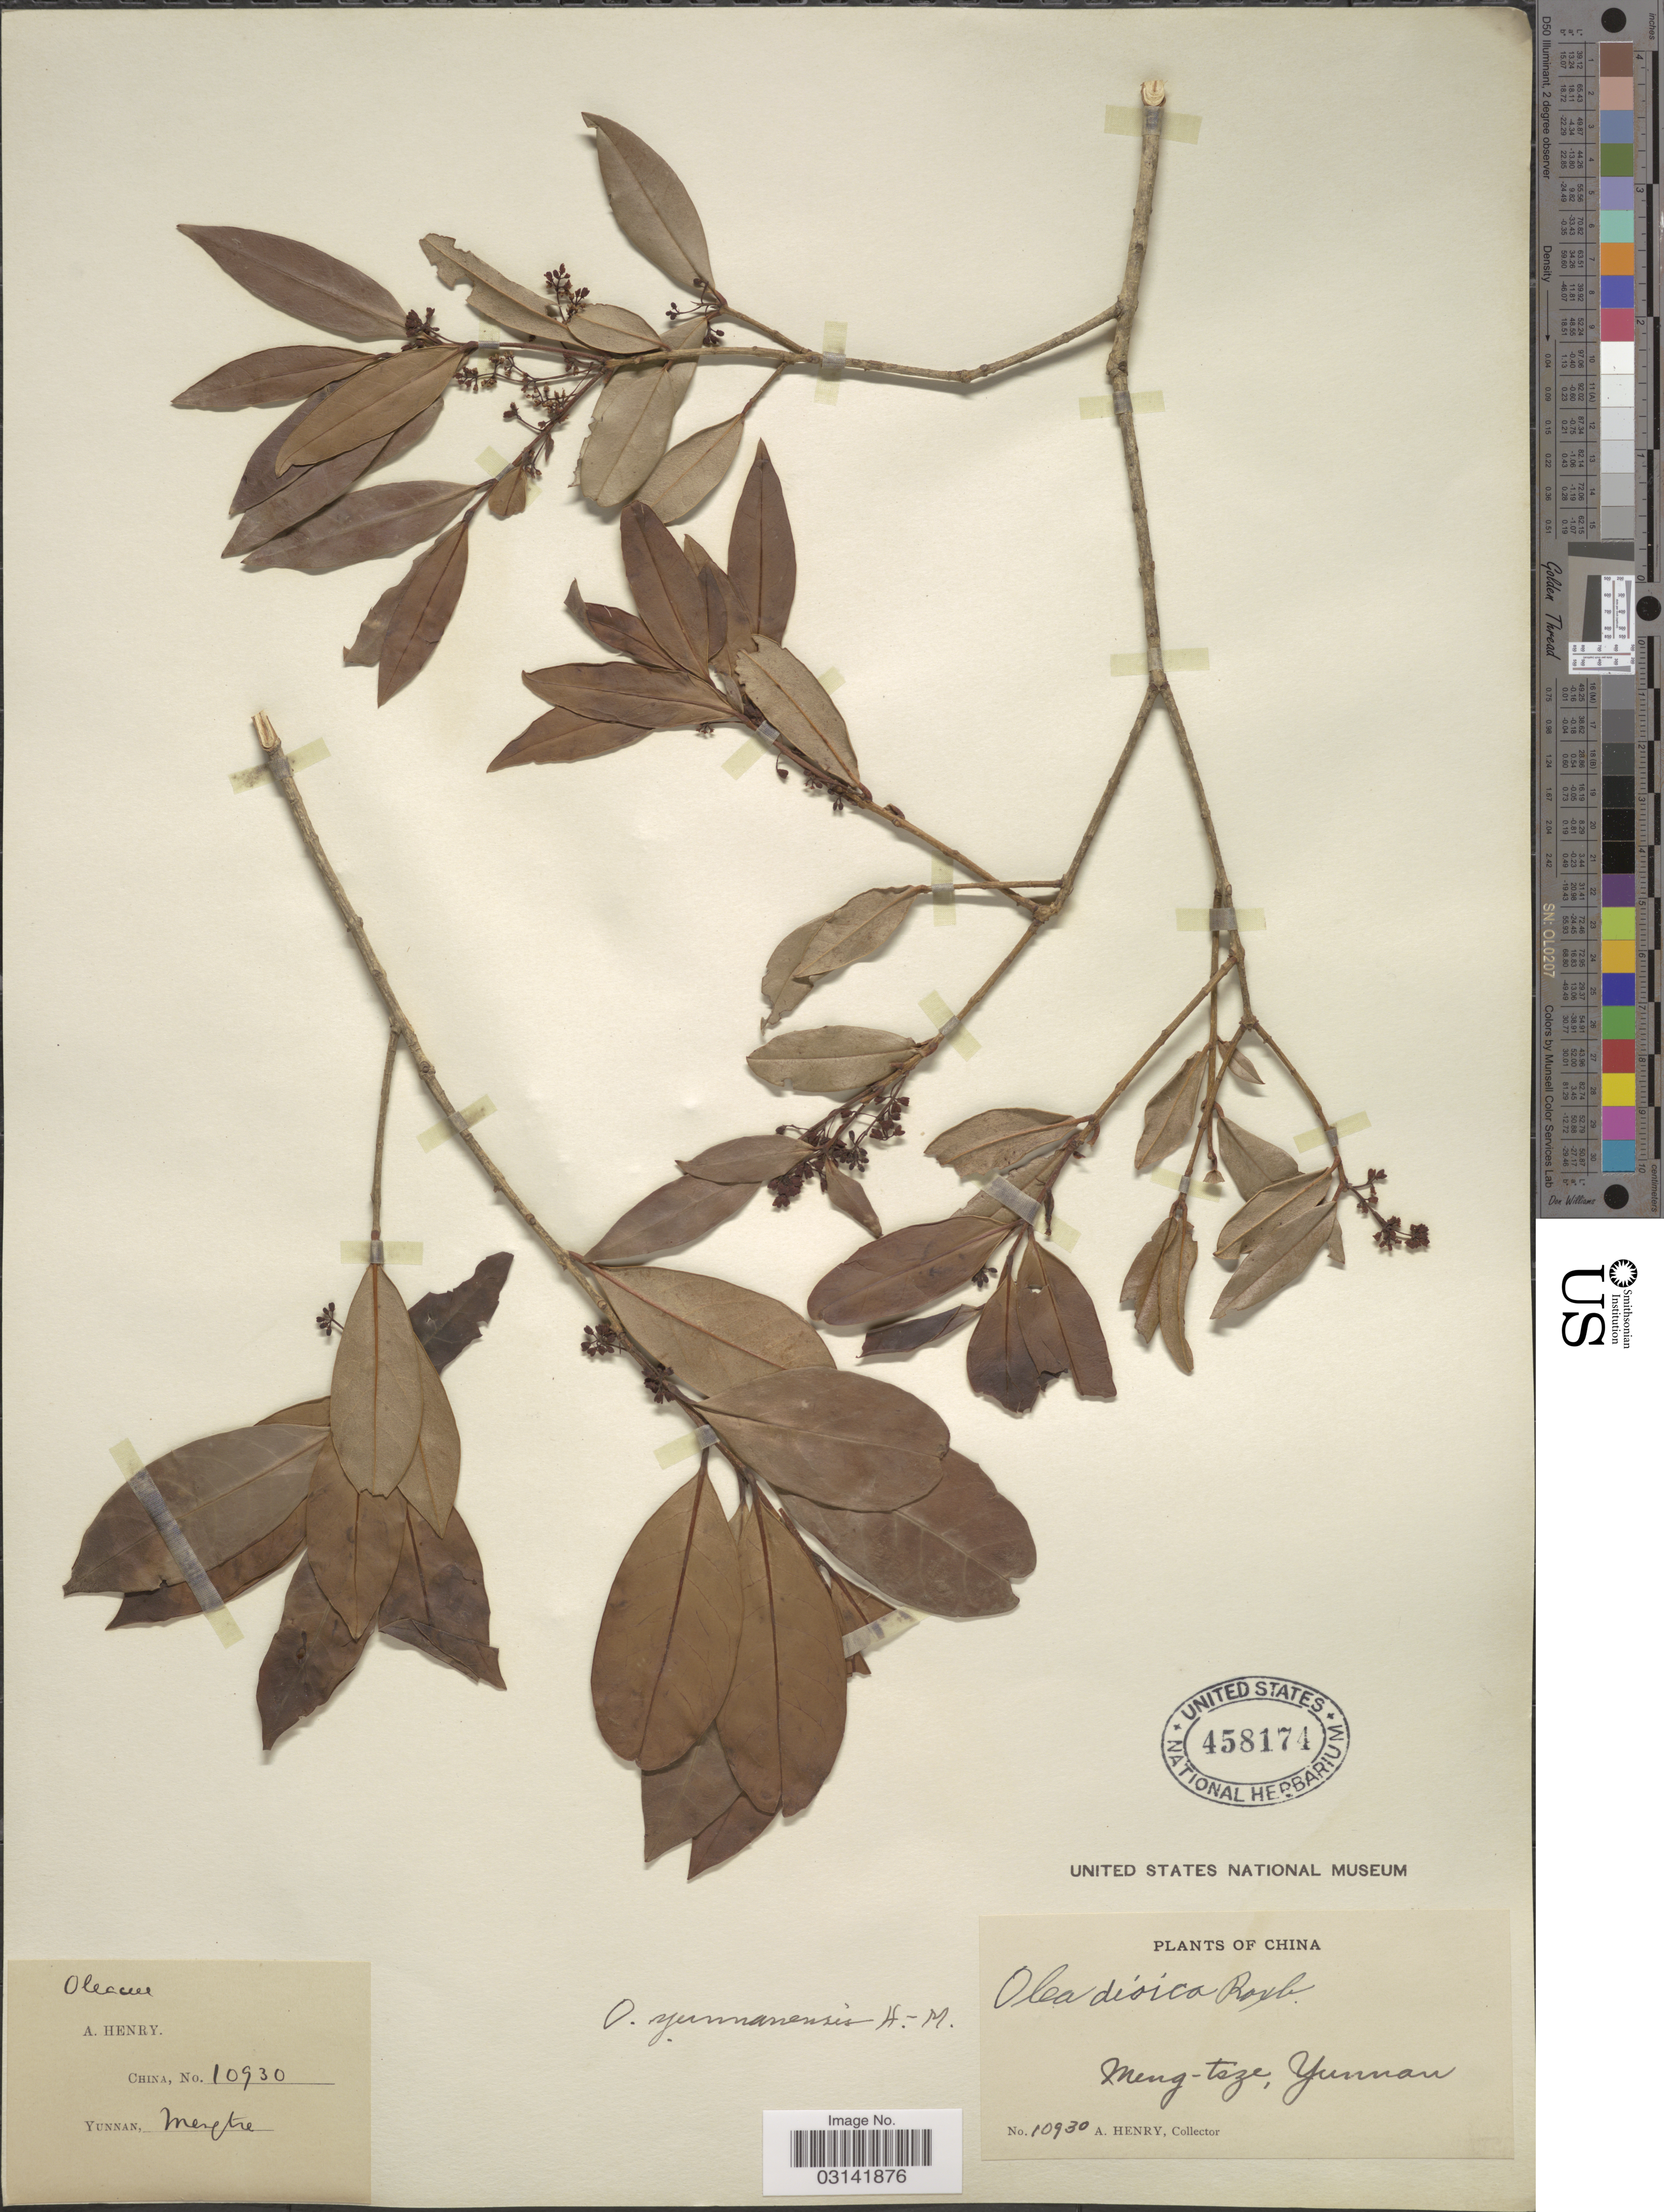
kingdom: Plantae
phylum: Tracheophyta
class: Magnoliopsida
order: Lamiales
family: Oleaceae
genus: Olea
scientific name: Olea yuennanensis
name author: Hand.-Mazz.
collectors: A. Henry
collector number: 10930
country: China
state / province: Yunnan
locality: Meng-tsze.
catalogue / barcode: US 458174